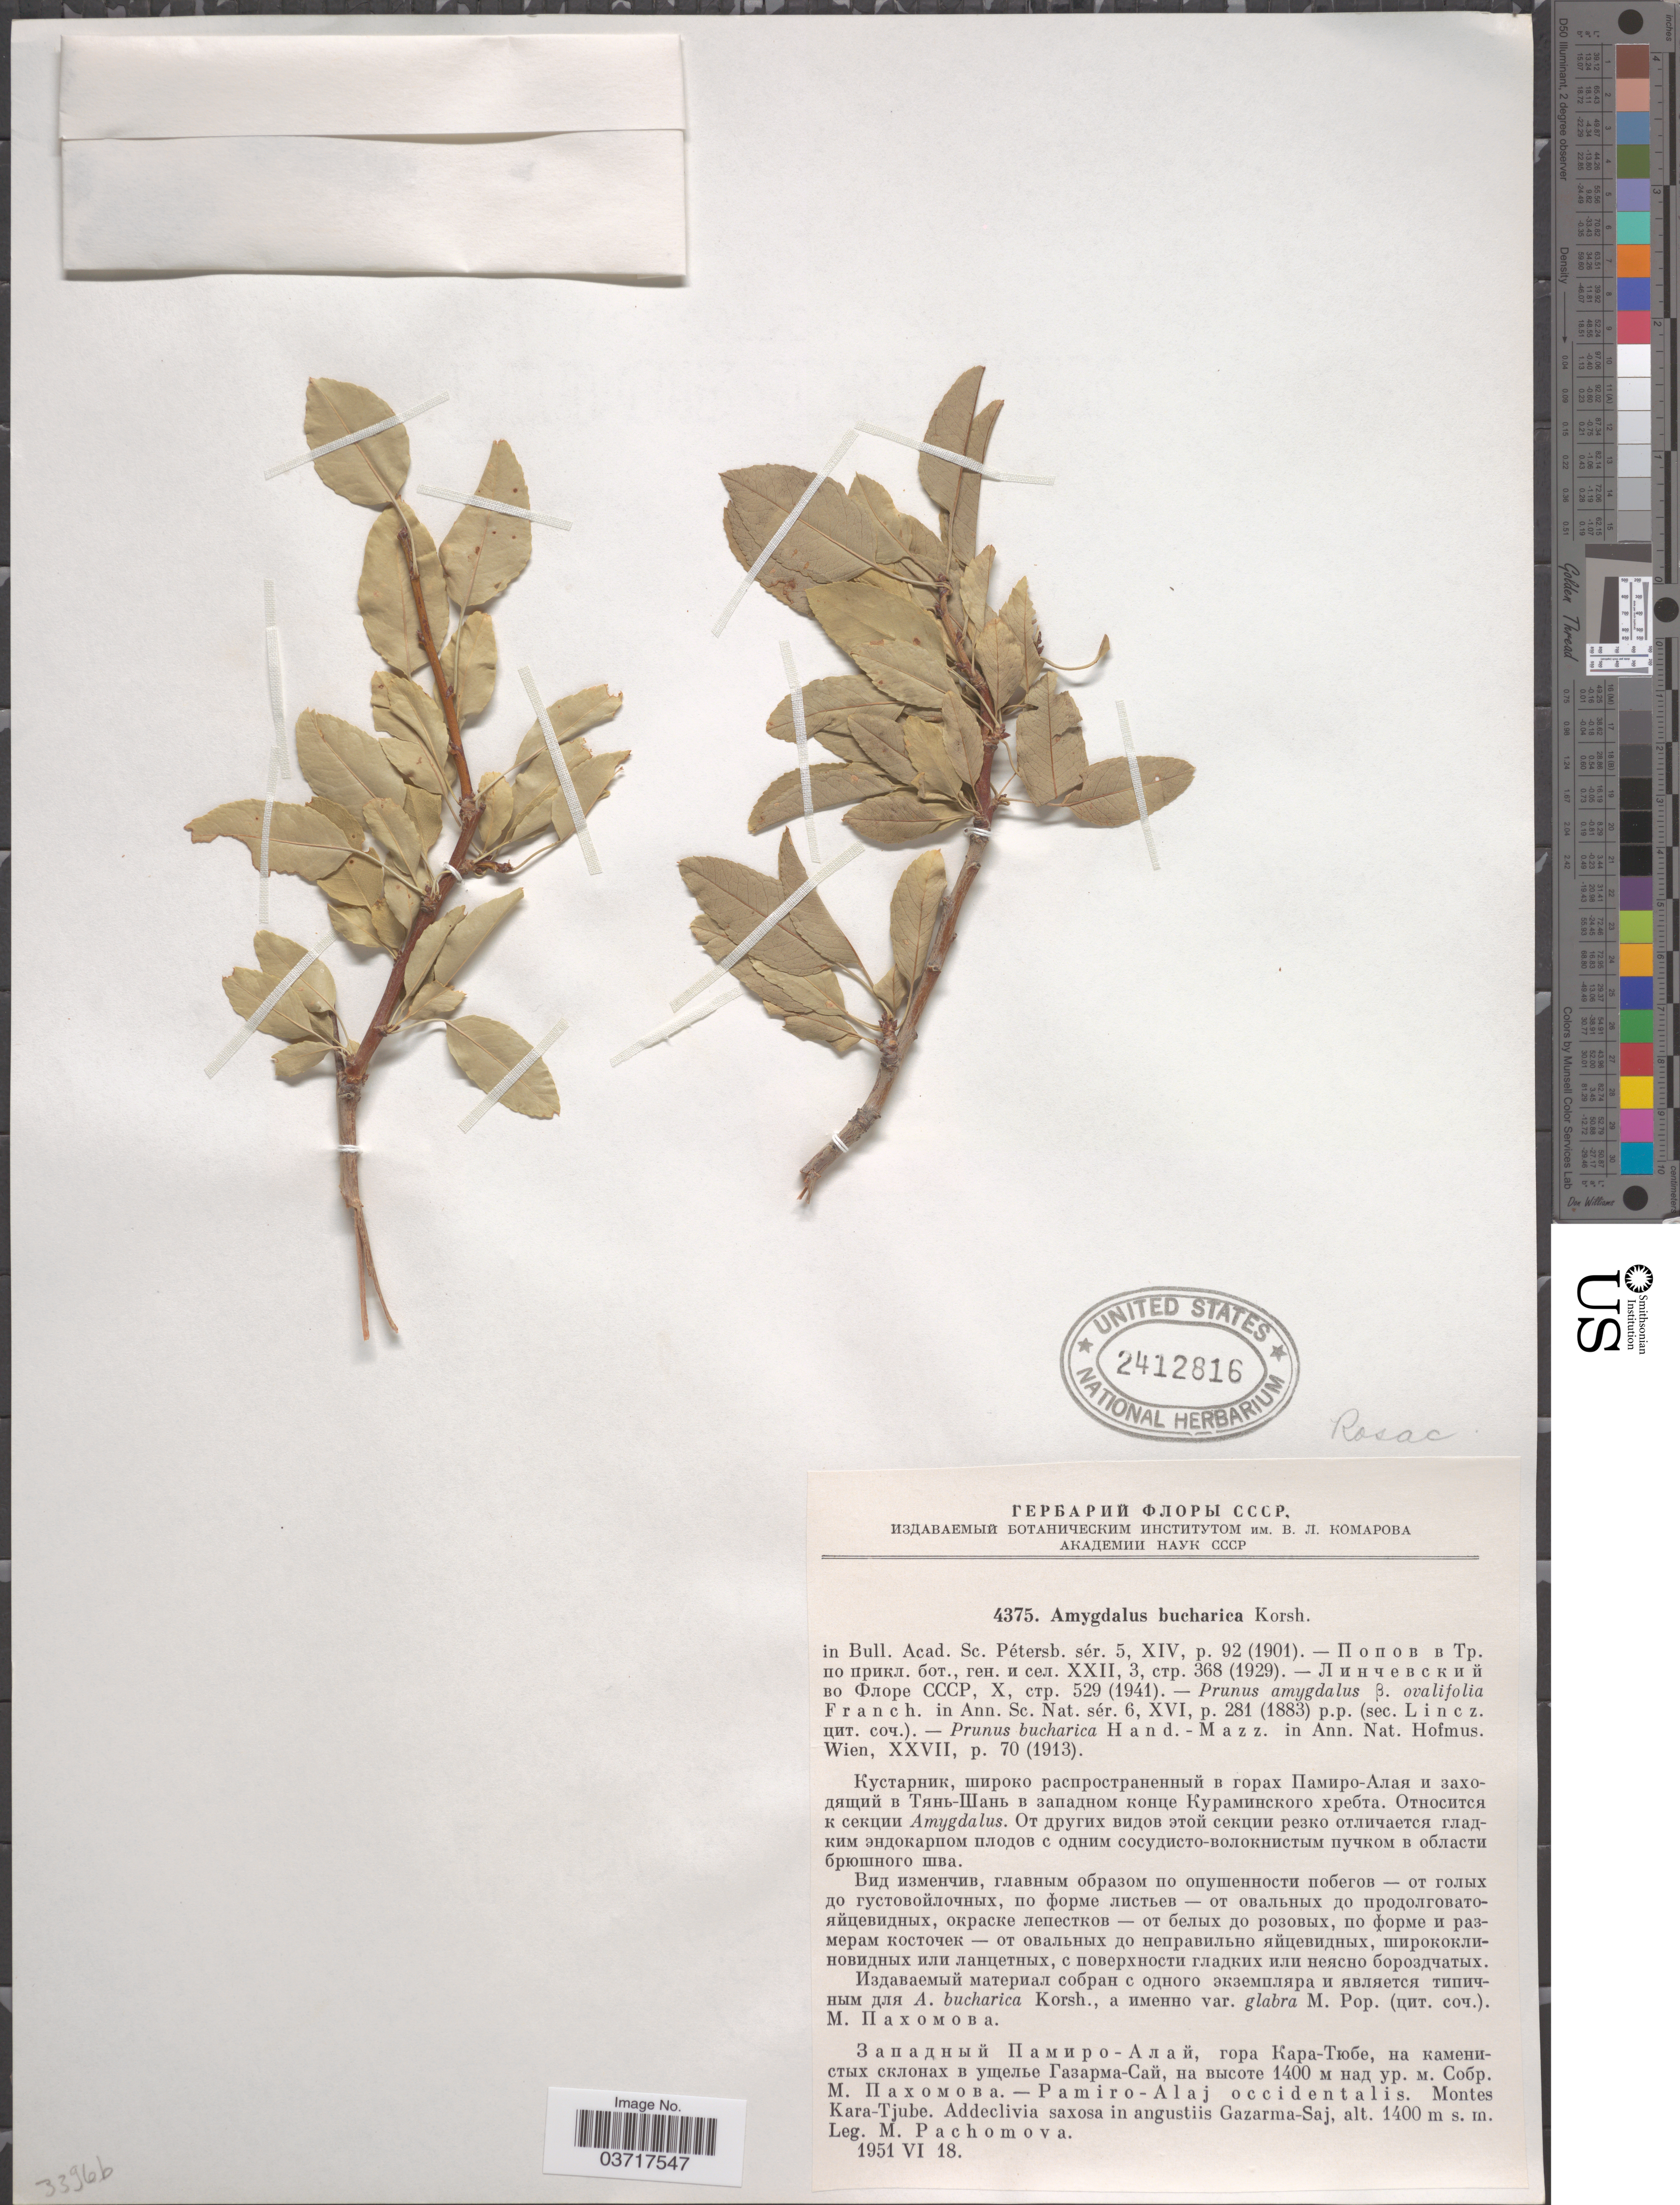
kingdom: Plantae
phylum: Tracheophyta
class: Magnoliopsida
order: Rosales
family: Rosaceae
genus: Prunus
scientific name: Prunus bucharica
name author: B. Fedtsch.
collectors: M. Pachomova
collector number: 4375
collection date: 1951-06-18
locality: Pamiro-Alaj occidentalis. Montes Kara-Tjube. Addeclivia saxosa in angustiis Gazarma-Saj.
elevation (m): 1400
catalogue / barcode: US 2412816